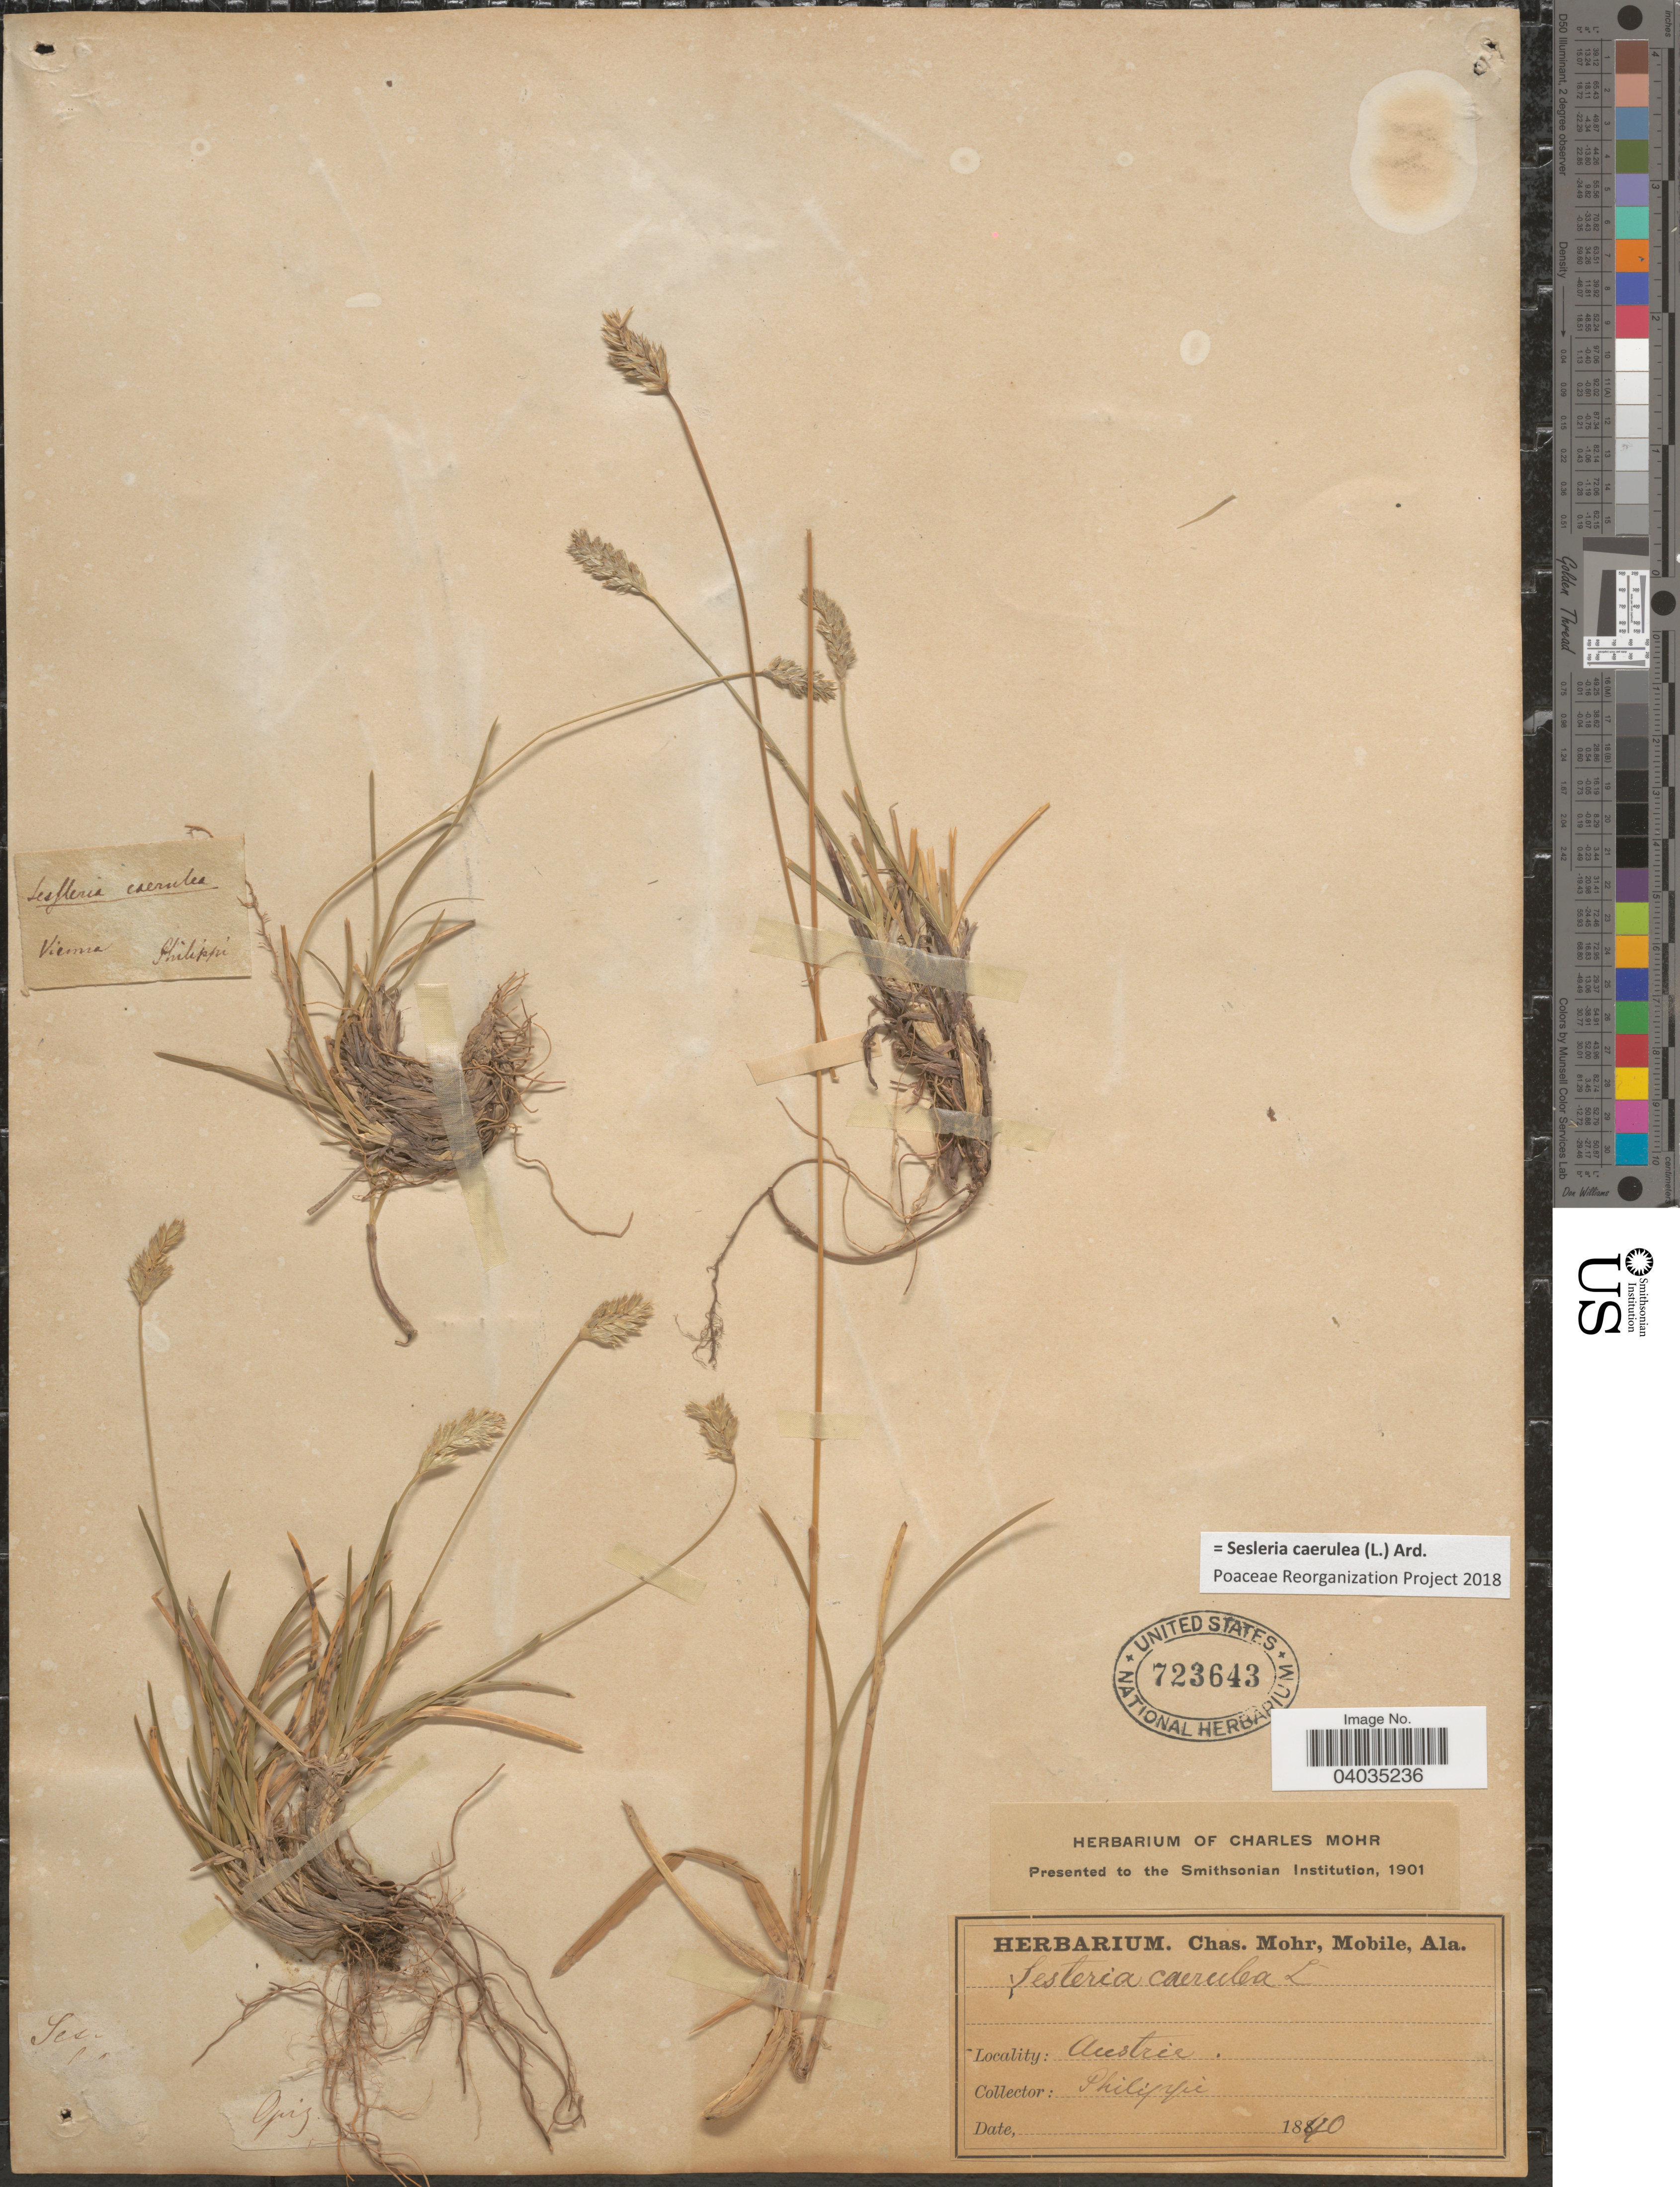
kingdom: Plantae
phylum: Tracheophyta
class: Liliopsida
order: Poales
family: Poaceae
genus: Sesleria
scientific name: Sesleria caerulea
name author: (L.) Ard.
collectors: Philippe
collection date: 1840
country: Austria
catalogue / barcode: US 723643